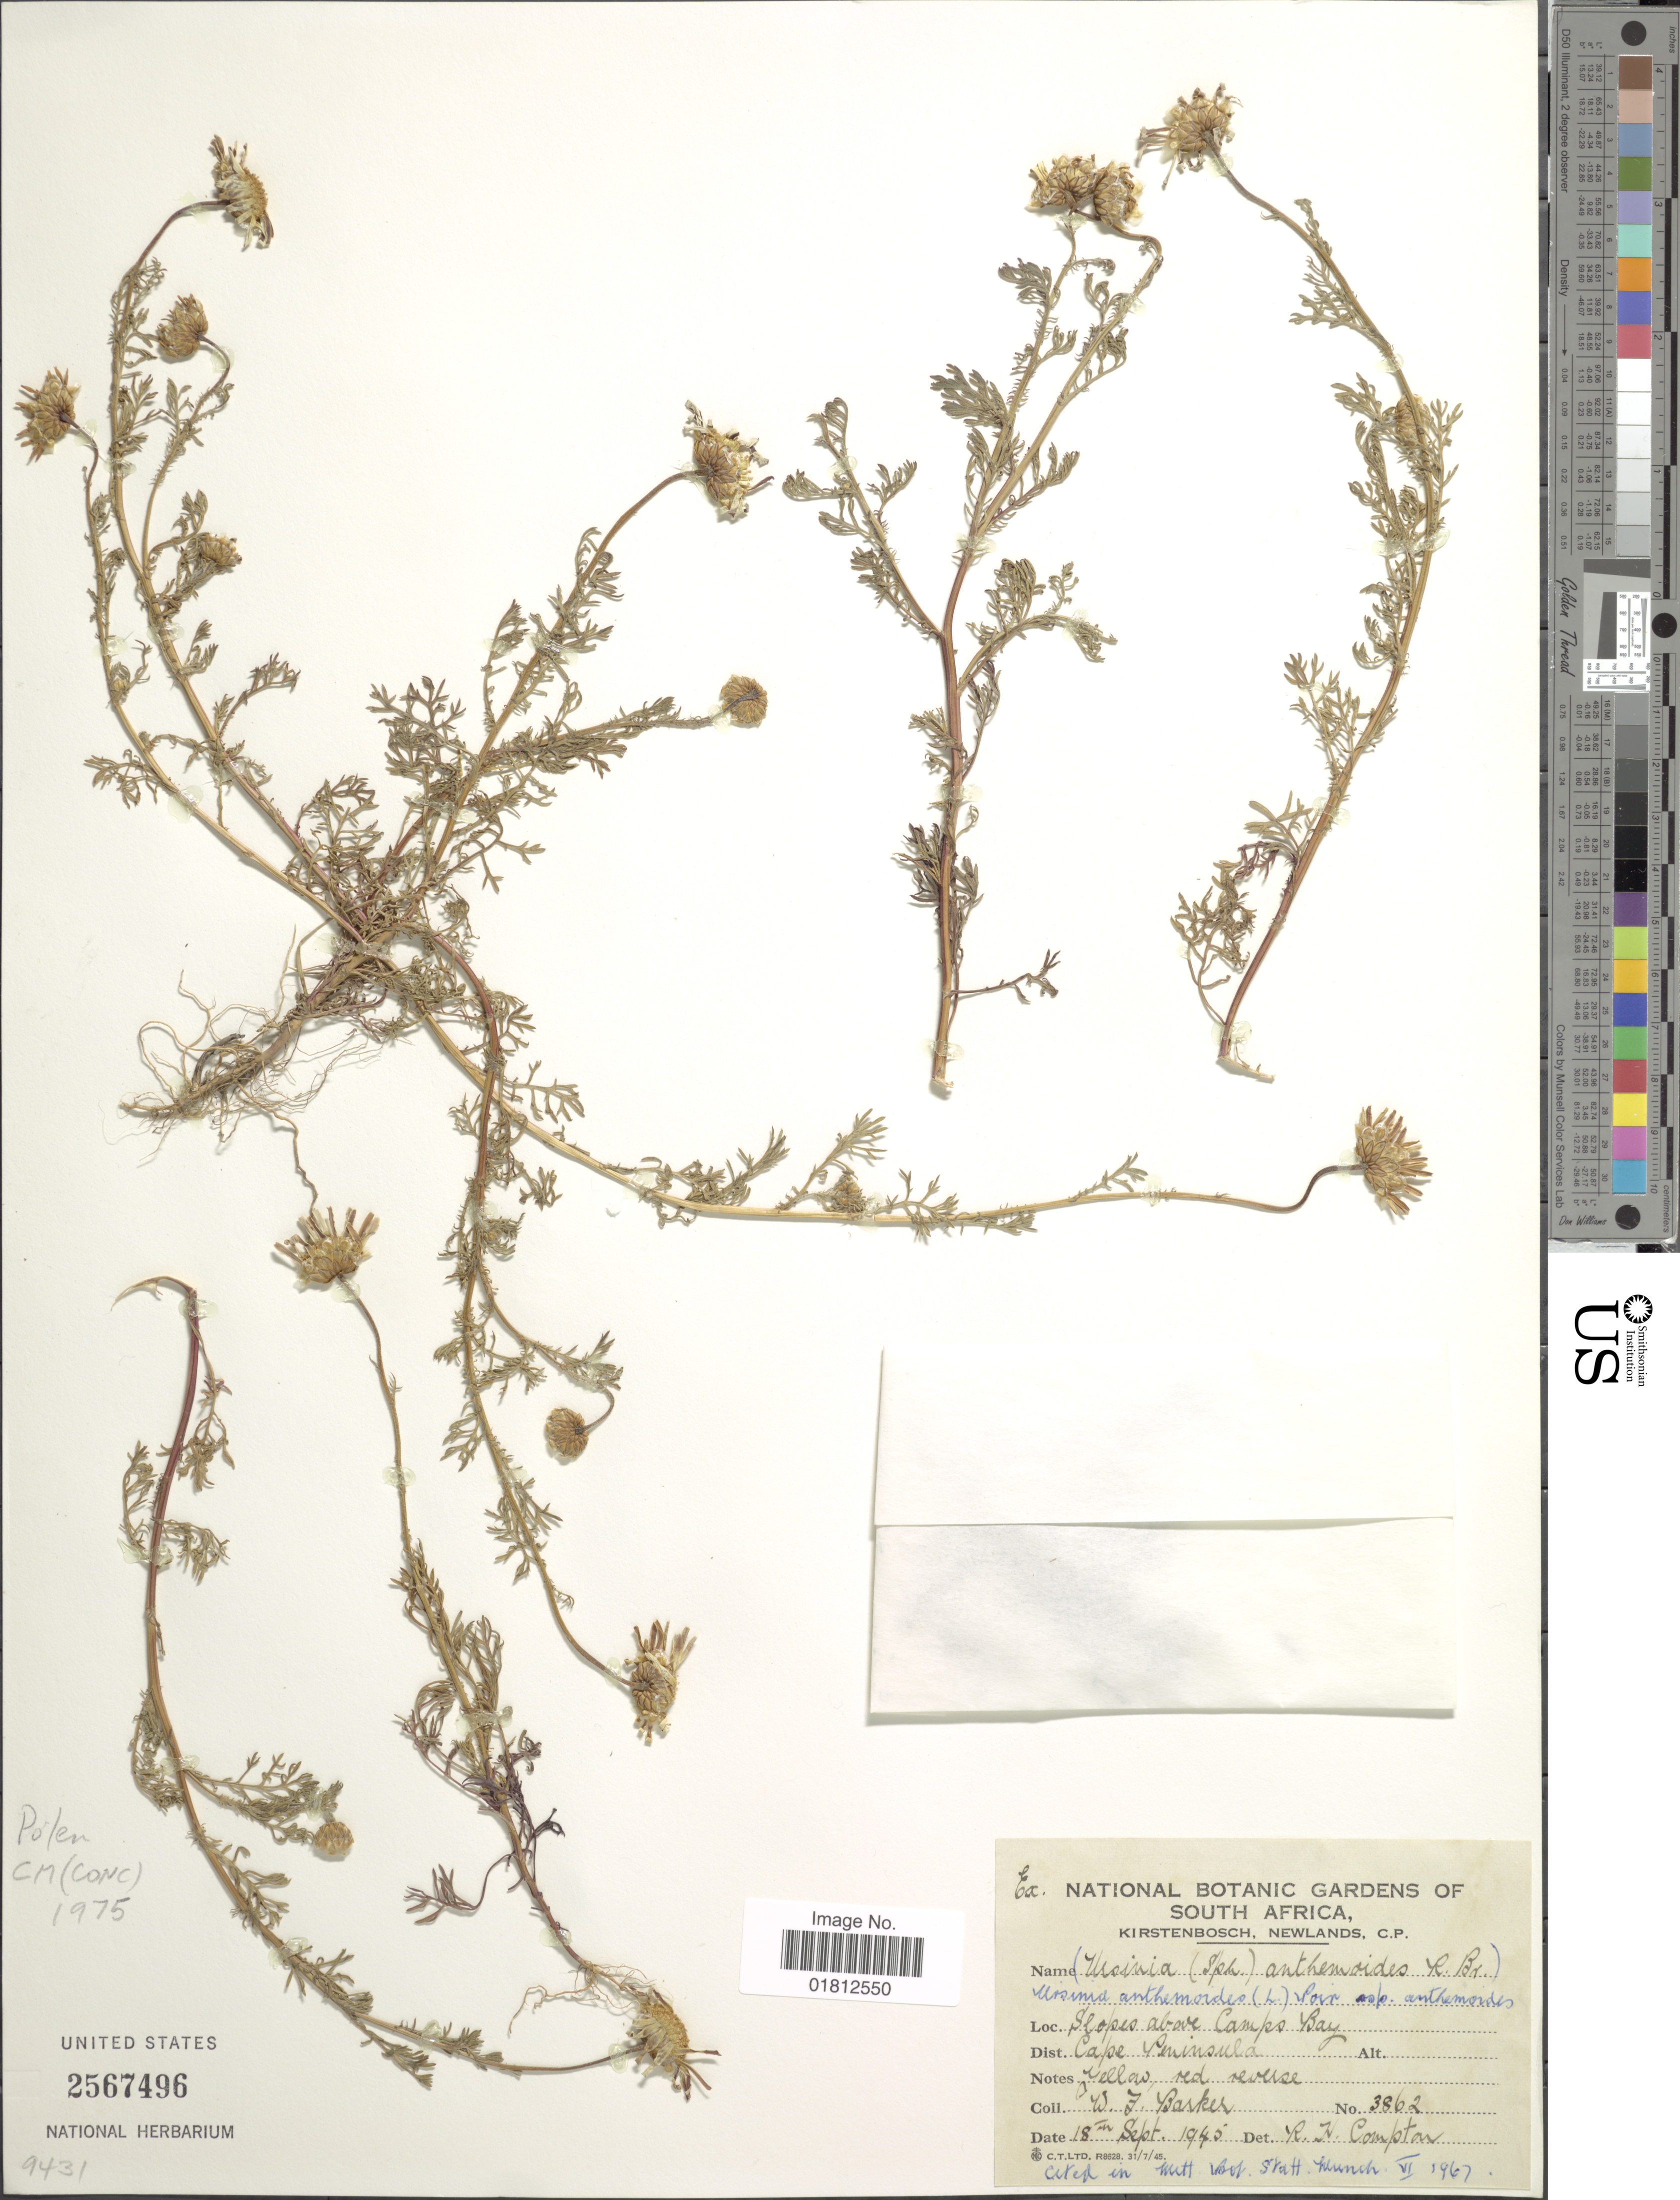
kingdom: Plantae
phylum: Tracheophyta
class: Magnoliopsida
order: Asterales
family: Asteraceae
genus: Ursinia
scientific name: Ursinia anthemoides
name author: (L.) Poir.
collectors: W. F. Barker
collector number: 3862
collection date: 1945-09-18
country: South Africa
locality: Slopes above Campo Bay, Dist. cape Peninsula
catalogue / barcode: US 2567496